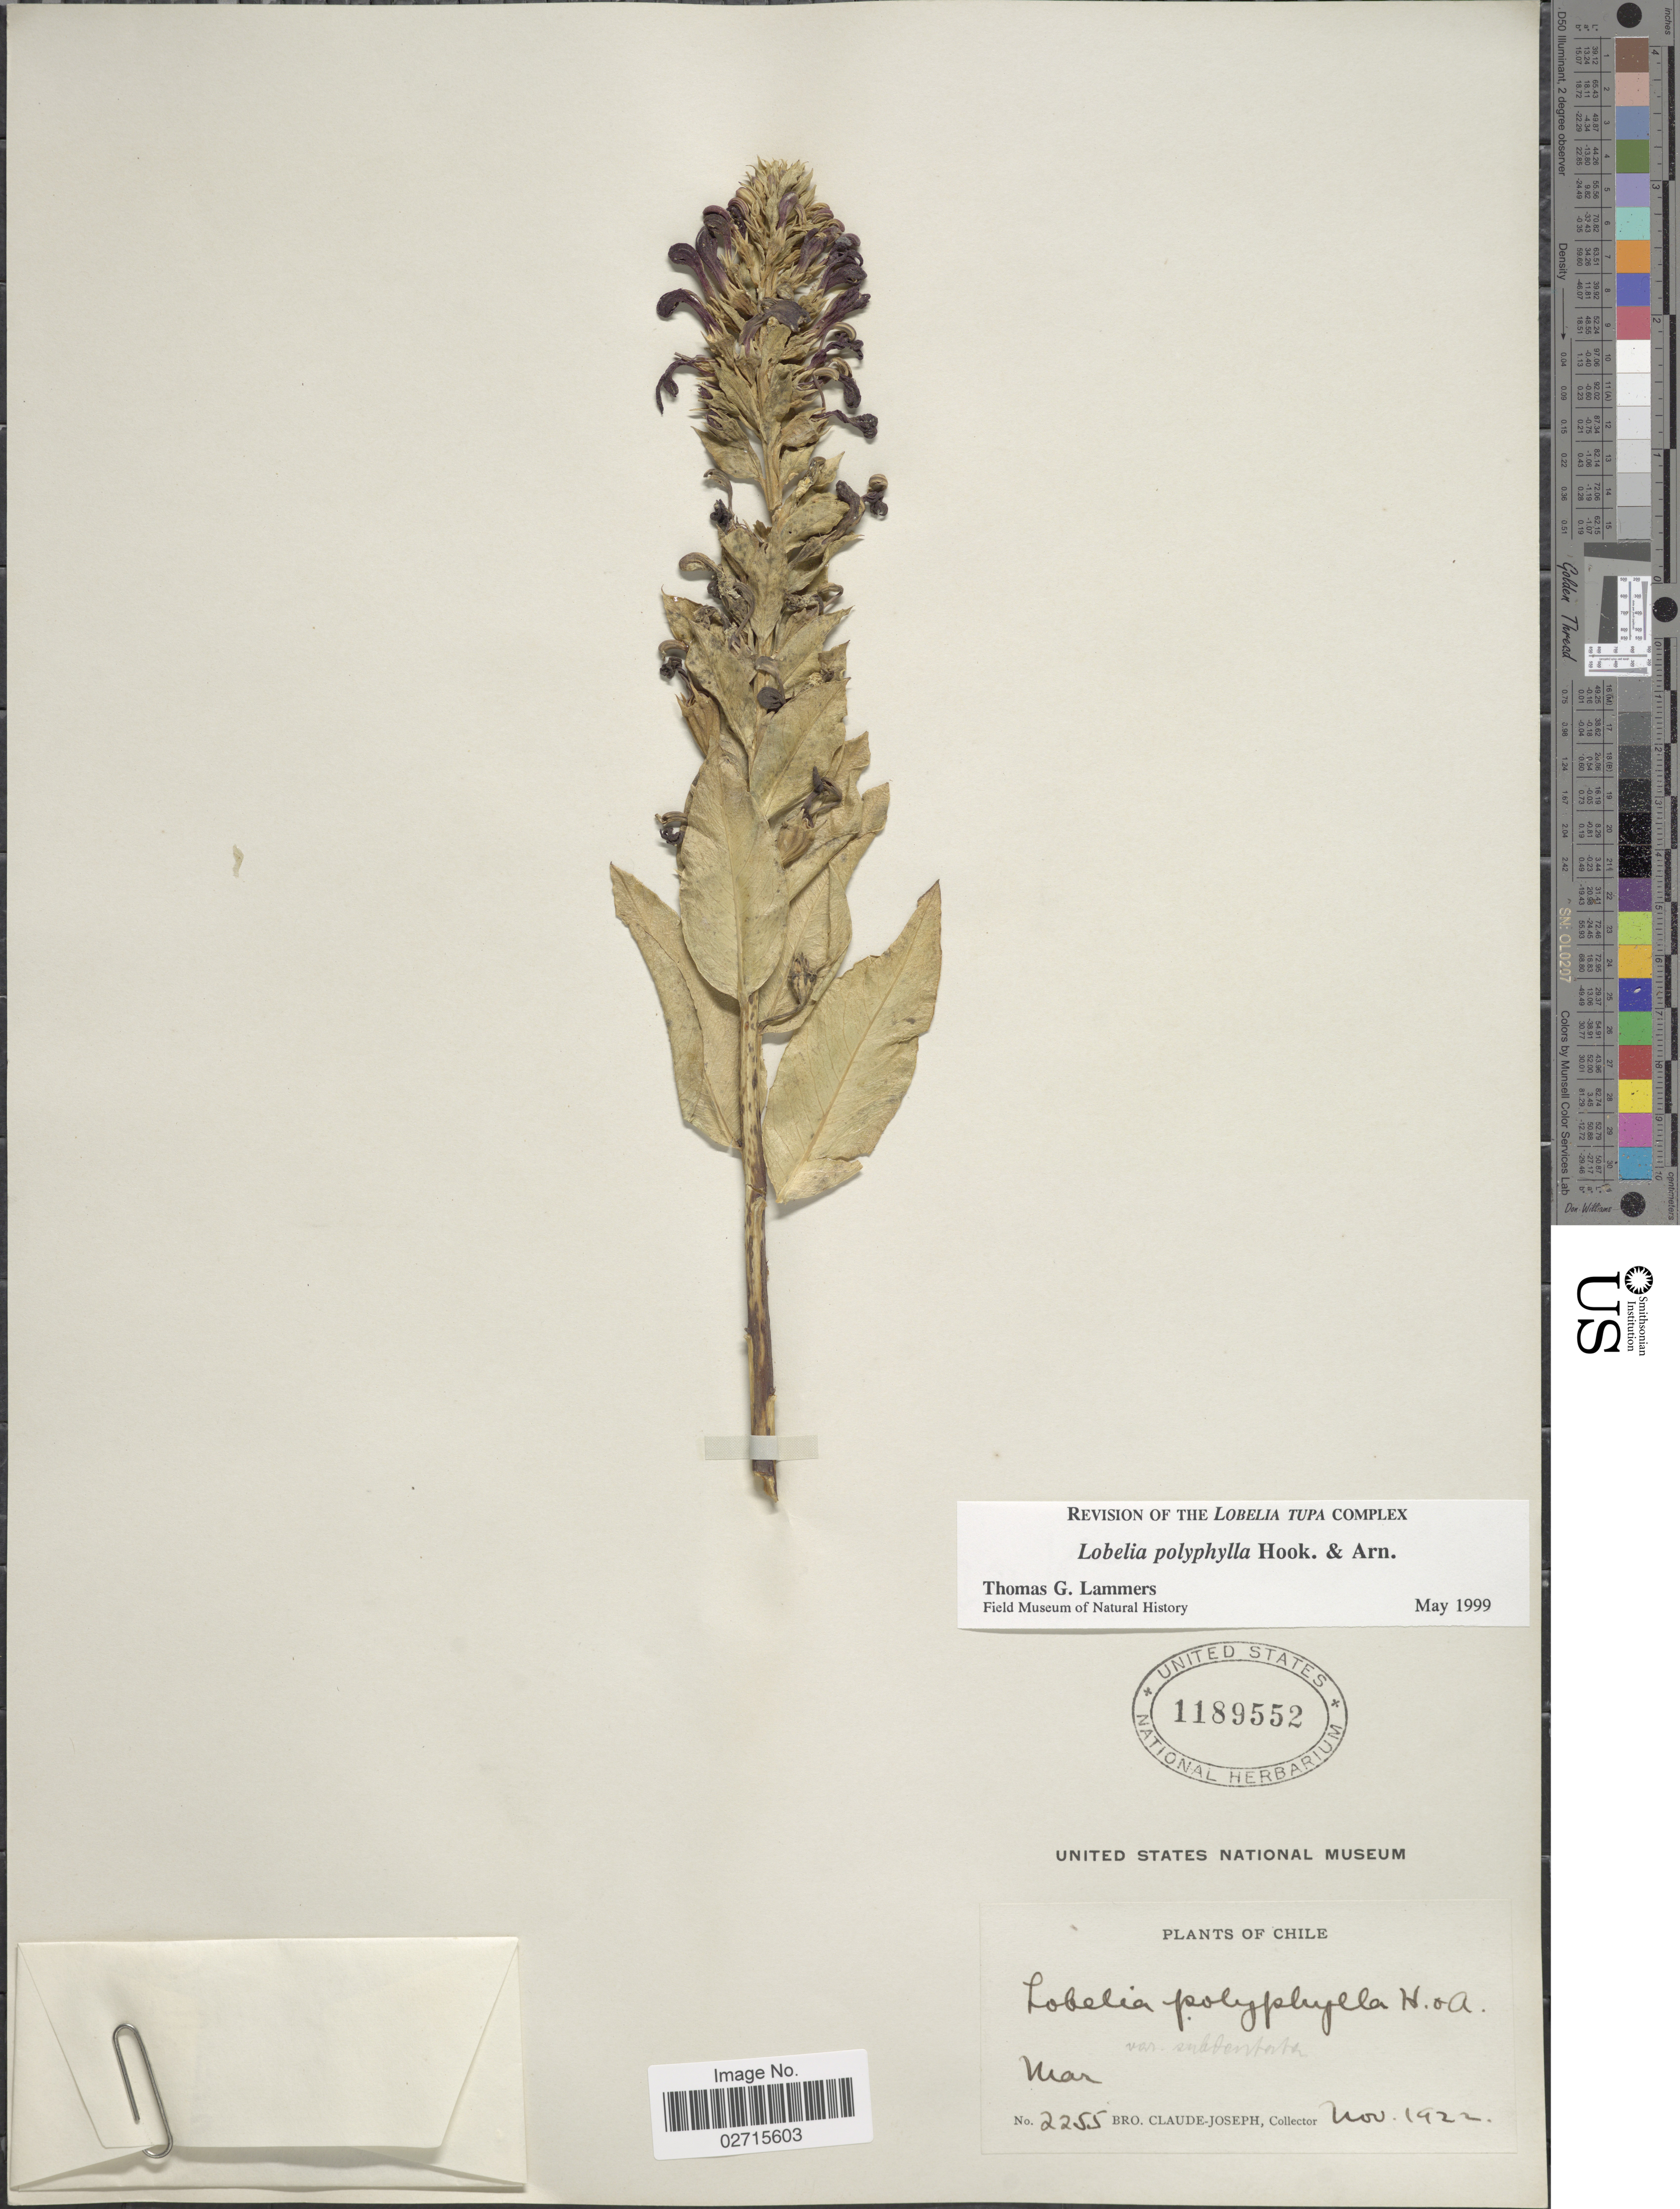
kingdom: Plantae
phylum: Tracheophyta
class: Magnoliopsida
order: Asterales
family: Campanulaceae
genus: Lobelia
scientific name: Lobelia polyphylla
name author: Hook. & Arn.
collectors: Bro. Claude-Joseph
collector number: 2255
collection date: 1922-11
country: Chile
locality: Mar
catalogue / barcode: US 1189552